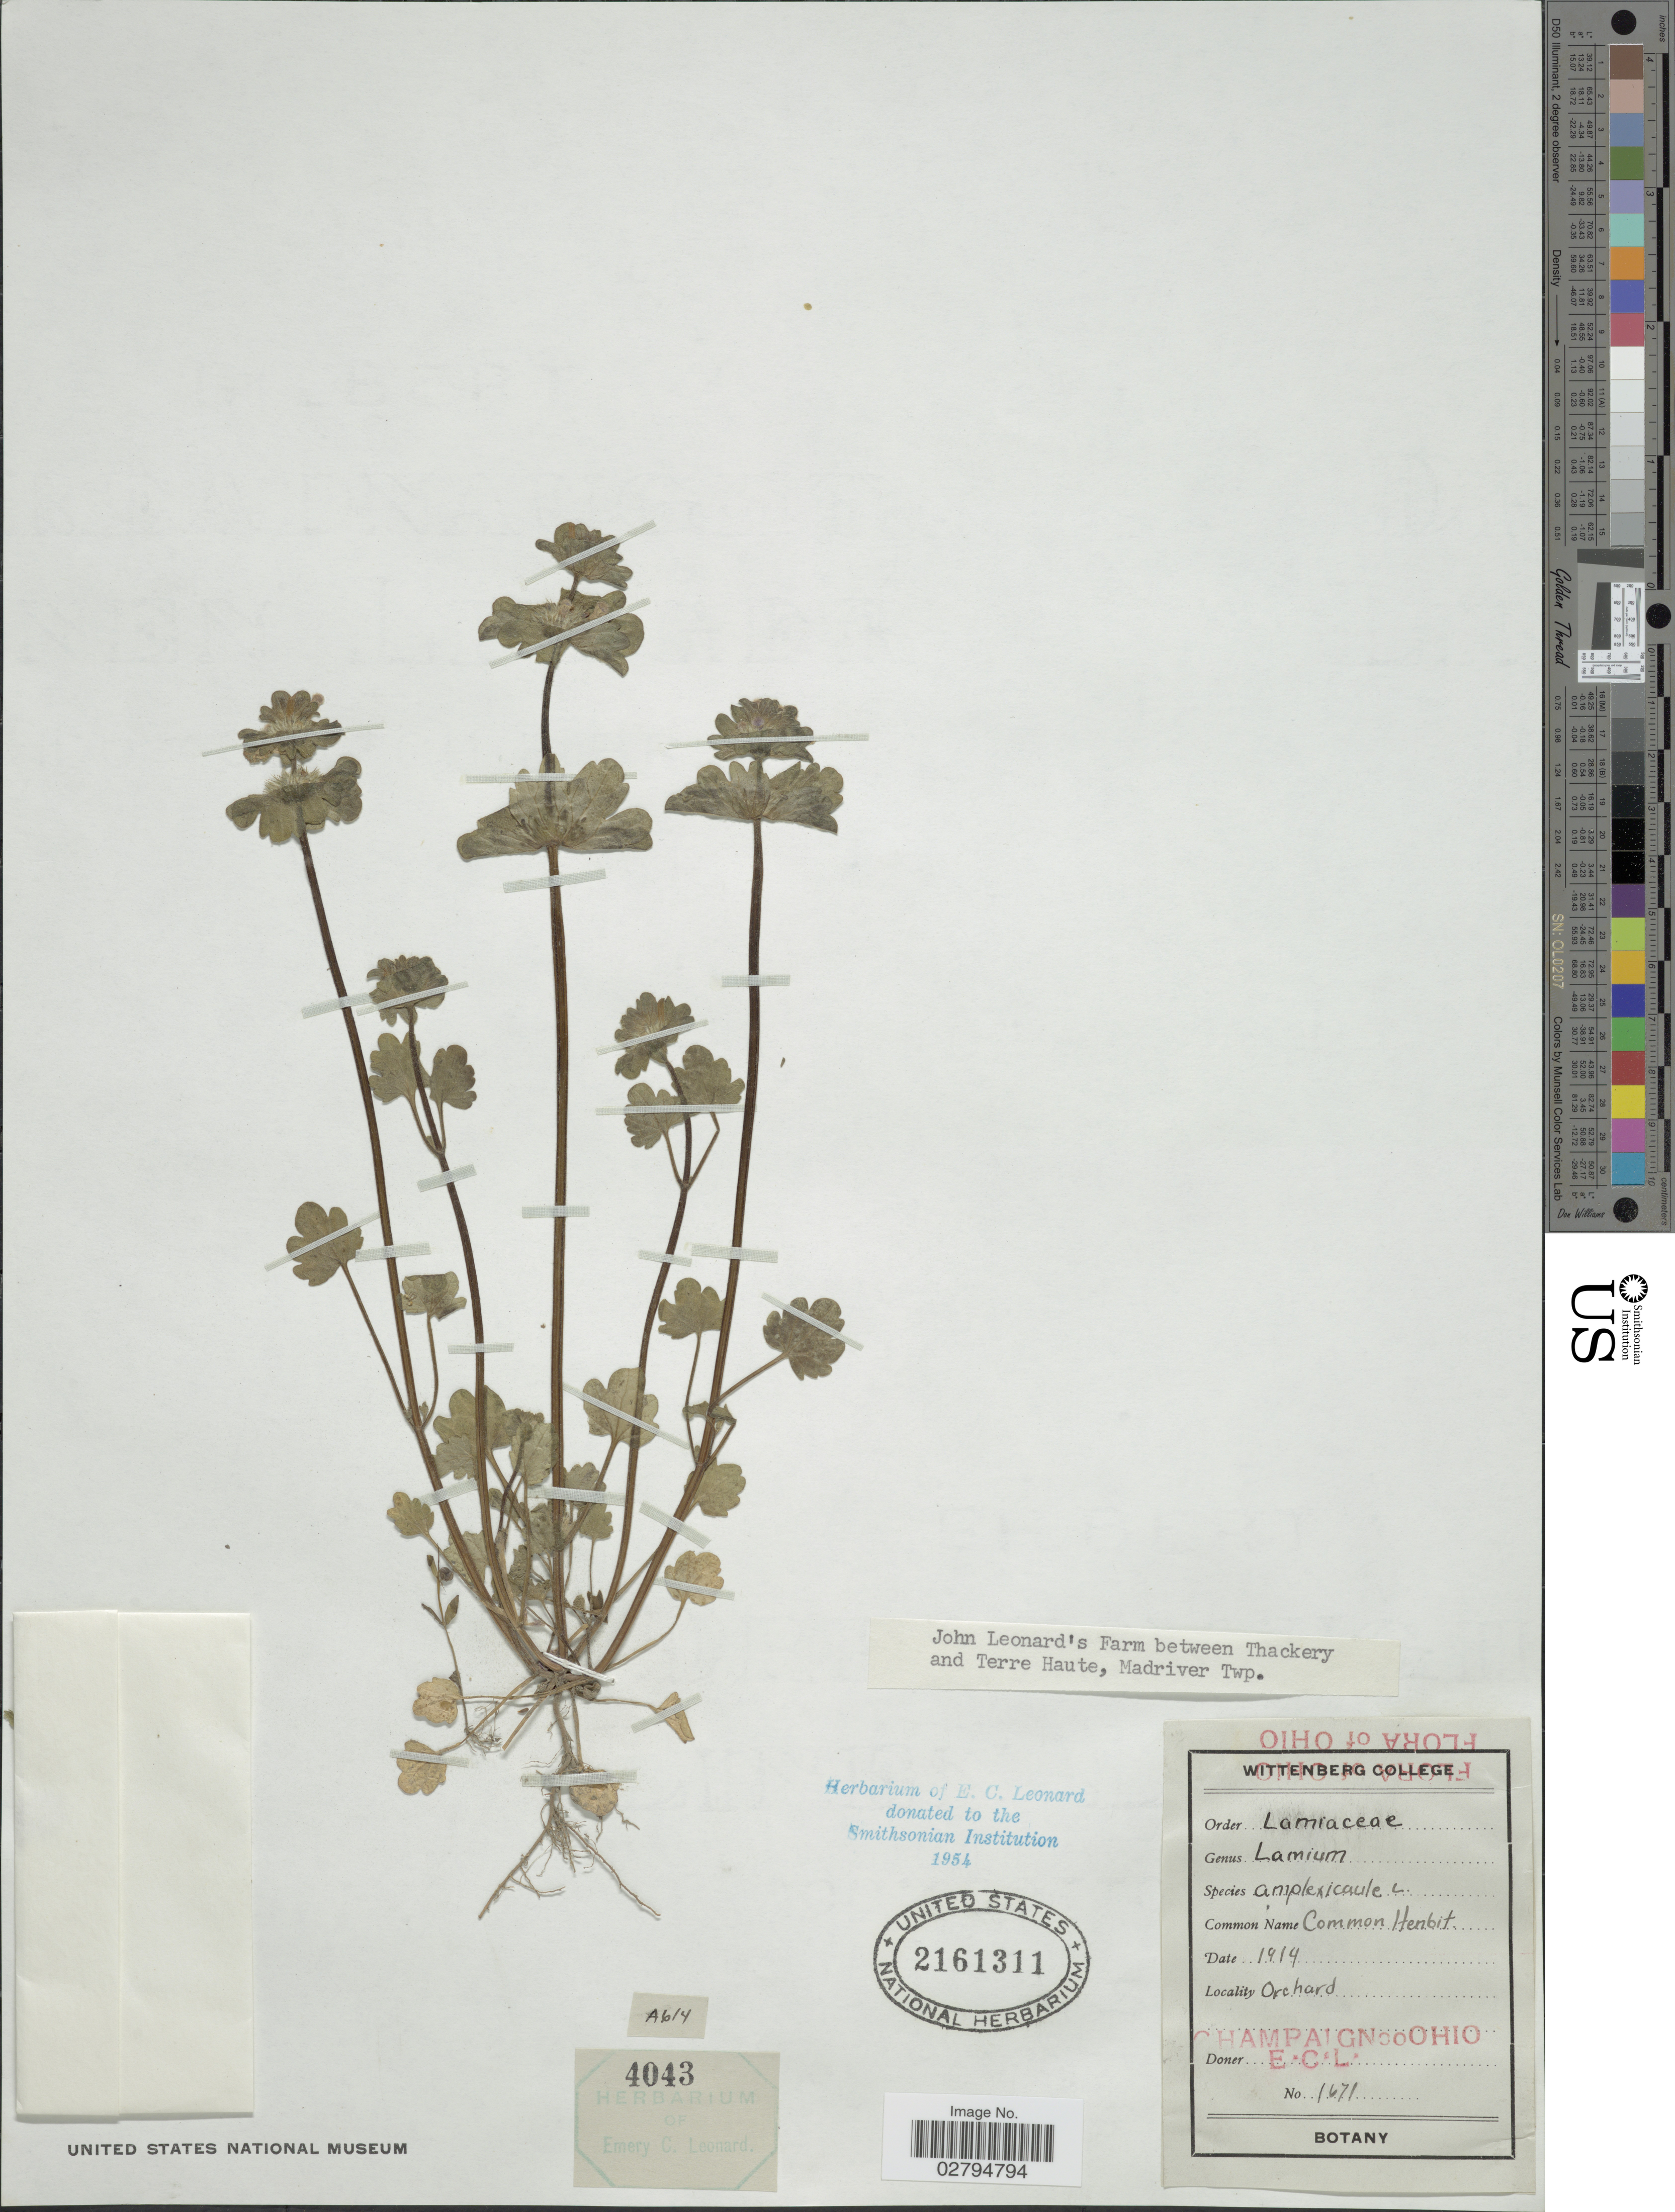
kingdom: Plantae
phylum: Tracheophyta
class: Magnoliopsida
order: Lamiales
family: Lamiaceae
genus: Lamium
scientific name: Lamium amplexicaule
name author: L.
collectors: E. C. Leonard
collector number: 1671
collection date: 1914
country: United States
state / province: Ohio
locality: Orchard. Champaign Co. John Leonard's Farm between Thackery and Terre Haute, Madriver Twp.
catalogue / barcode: US 2161311